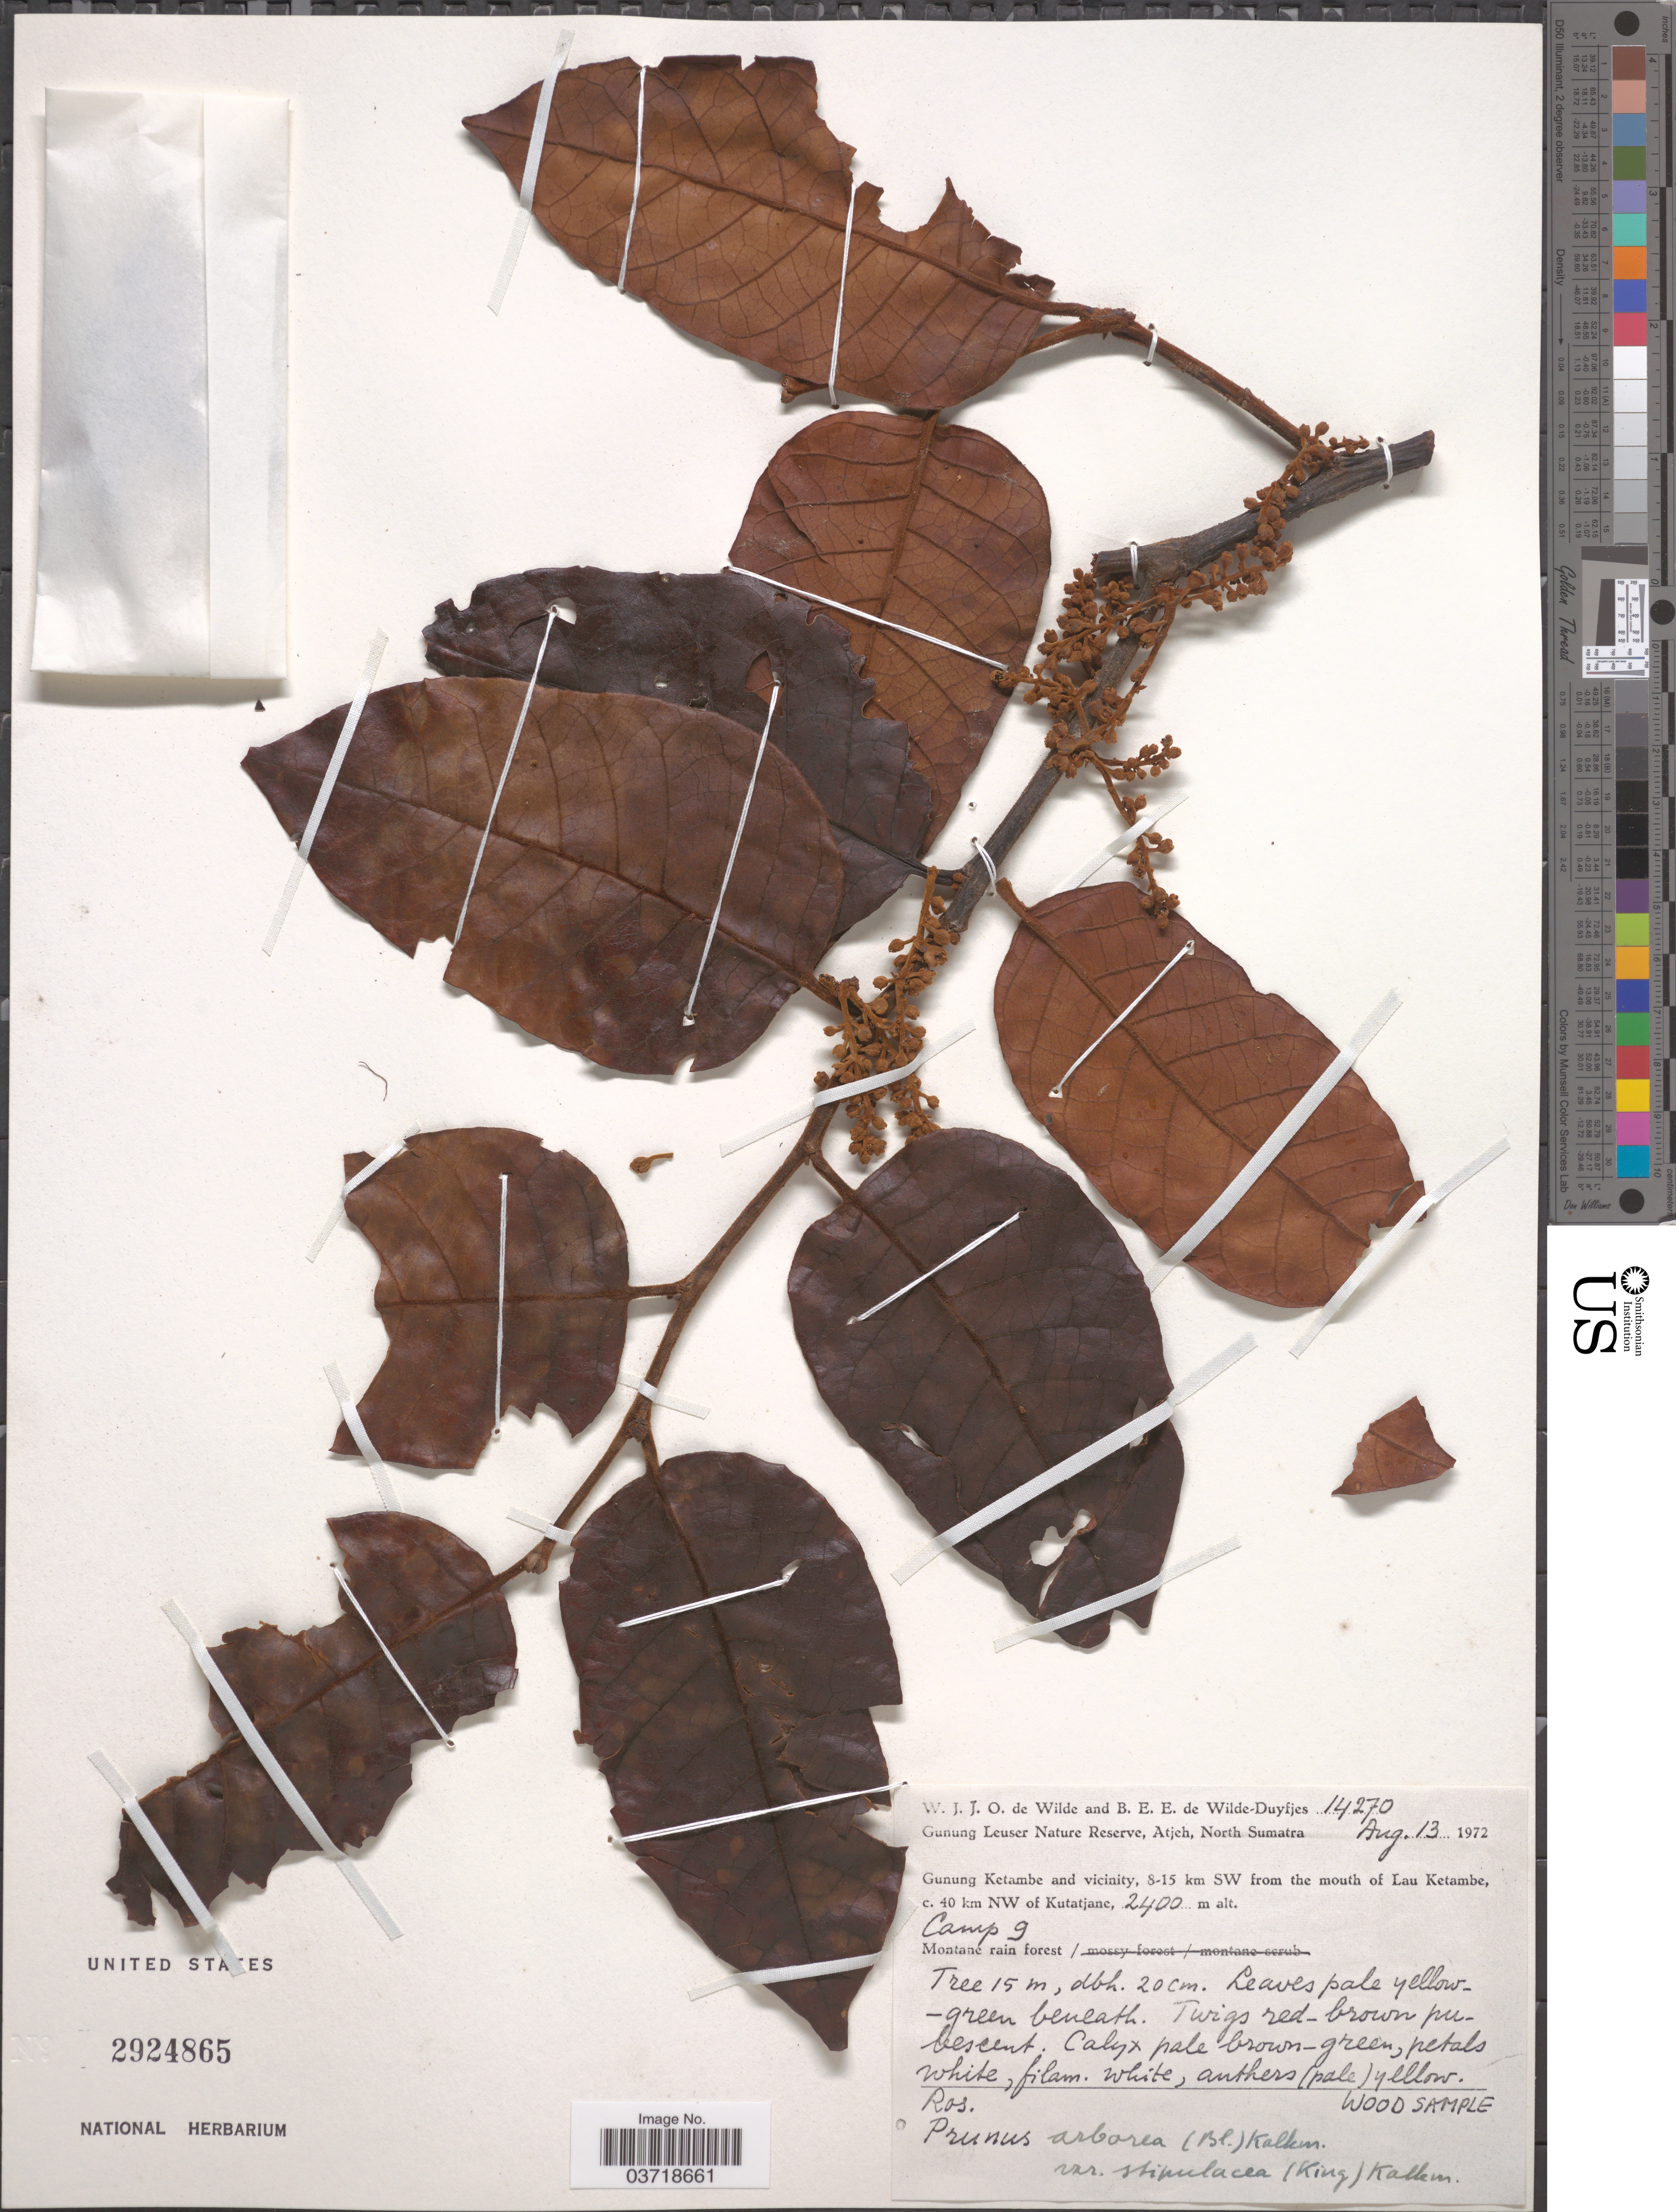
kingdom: Plantae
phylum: Tracheophyta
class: Magnoliopsida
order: Rosales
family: Rosaceae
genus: Prunus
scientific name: Prunus arborea var. stipulacea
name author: (Blume) Kalkman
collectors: W. J. de Wilde & B. E. de Wilde-Duyfjes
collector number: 14270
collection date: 1972-08-13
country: Indonesia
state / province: Sumatra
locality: Gunung Leuser Nature Reserve, Atjeh, North Sumatra. Gunung Ketambe and vicinity, 8-15 km SW from the mouth of Lau Ketambe, c. 40 km NW of Kutatjane. Camp 9.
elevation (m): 2400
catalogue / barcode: US 2924865